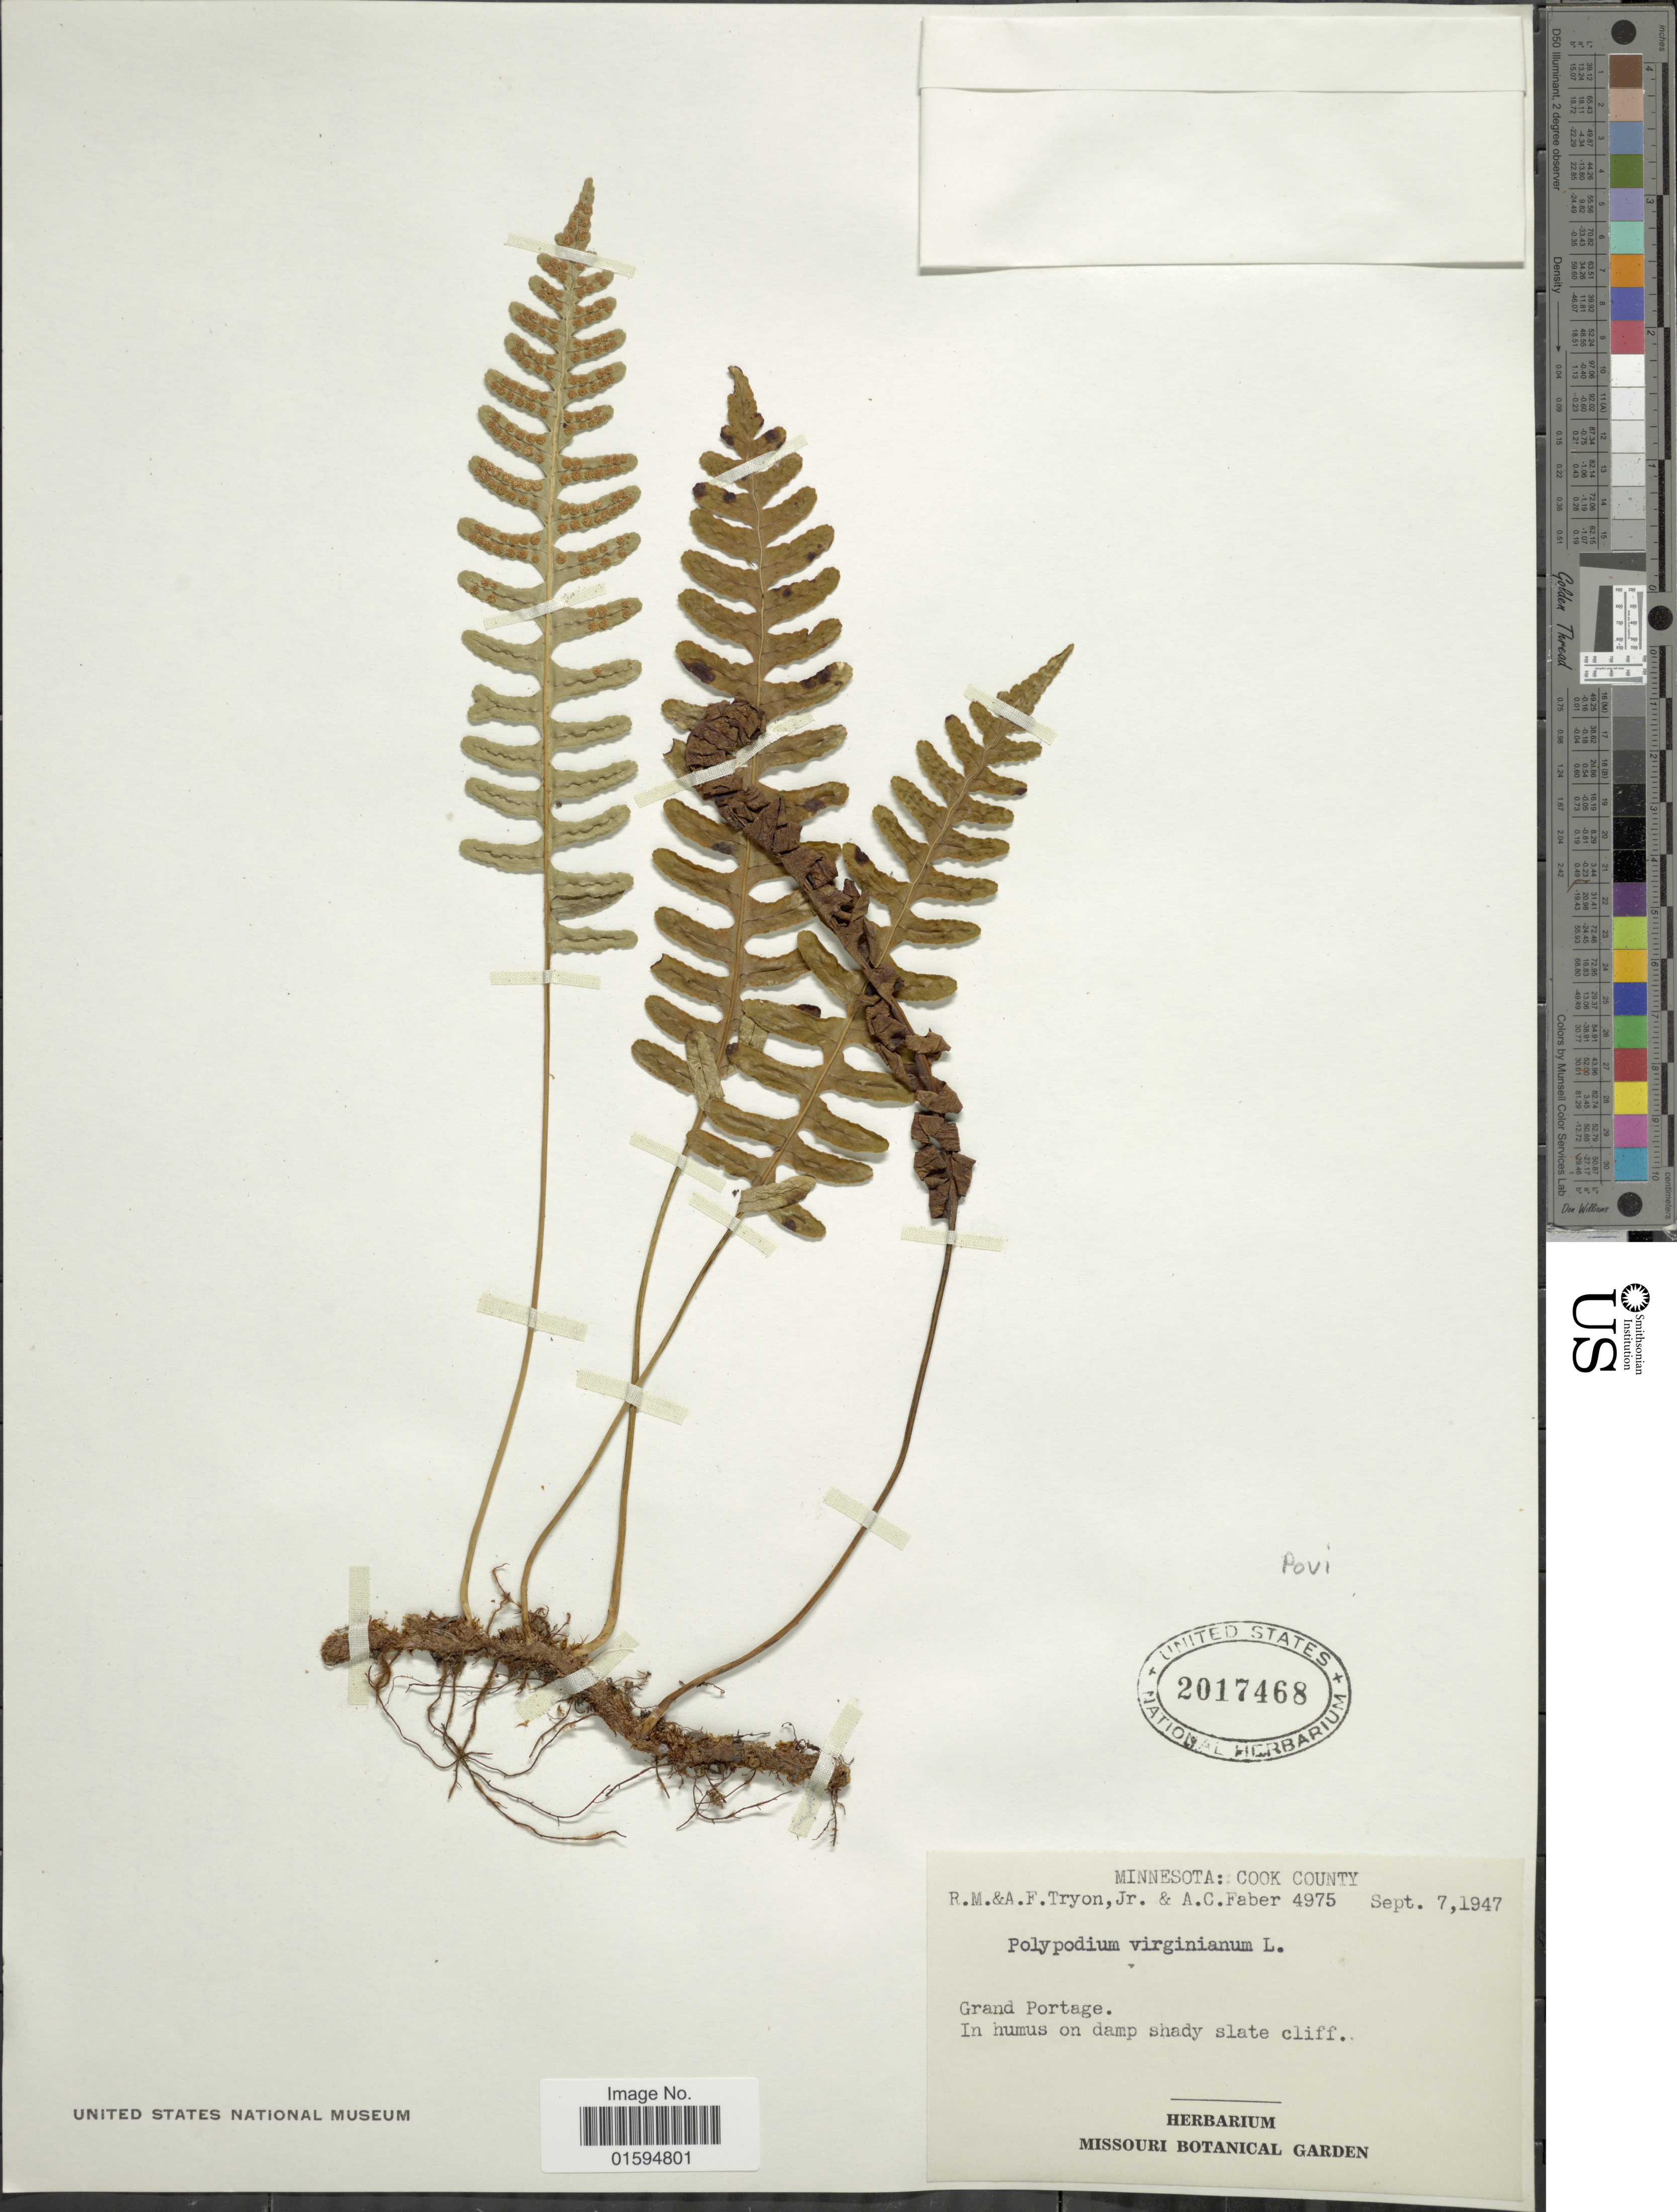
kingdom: Plantae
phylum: Tracheophyta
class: Polypodiopsida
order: Polypodiales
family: Polypodiaceae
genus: Polypodium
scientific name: Polypodium virginianum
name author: L.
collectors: R. M. Tryon, A. F. Tryon & A. Faber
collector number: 4975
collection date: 1947-09-07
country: United States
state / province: Minnesota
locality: Cook County, Grand Protage, In humus on damp shady slate cliff.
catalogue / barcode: US 2017468